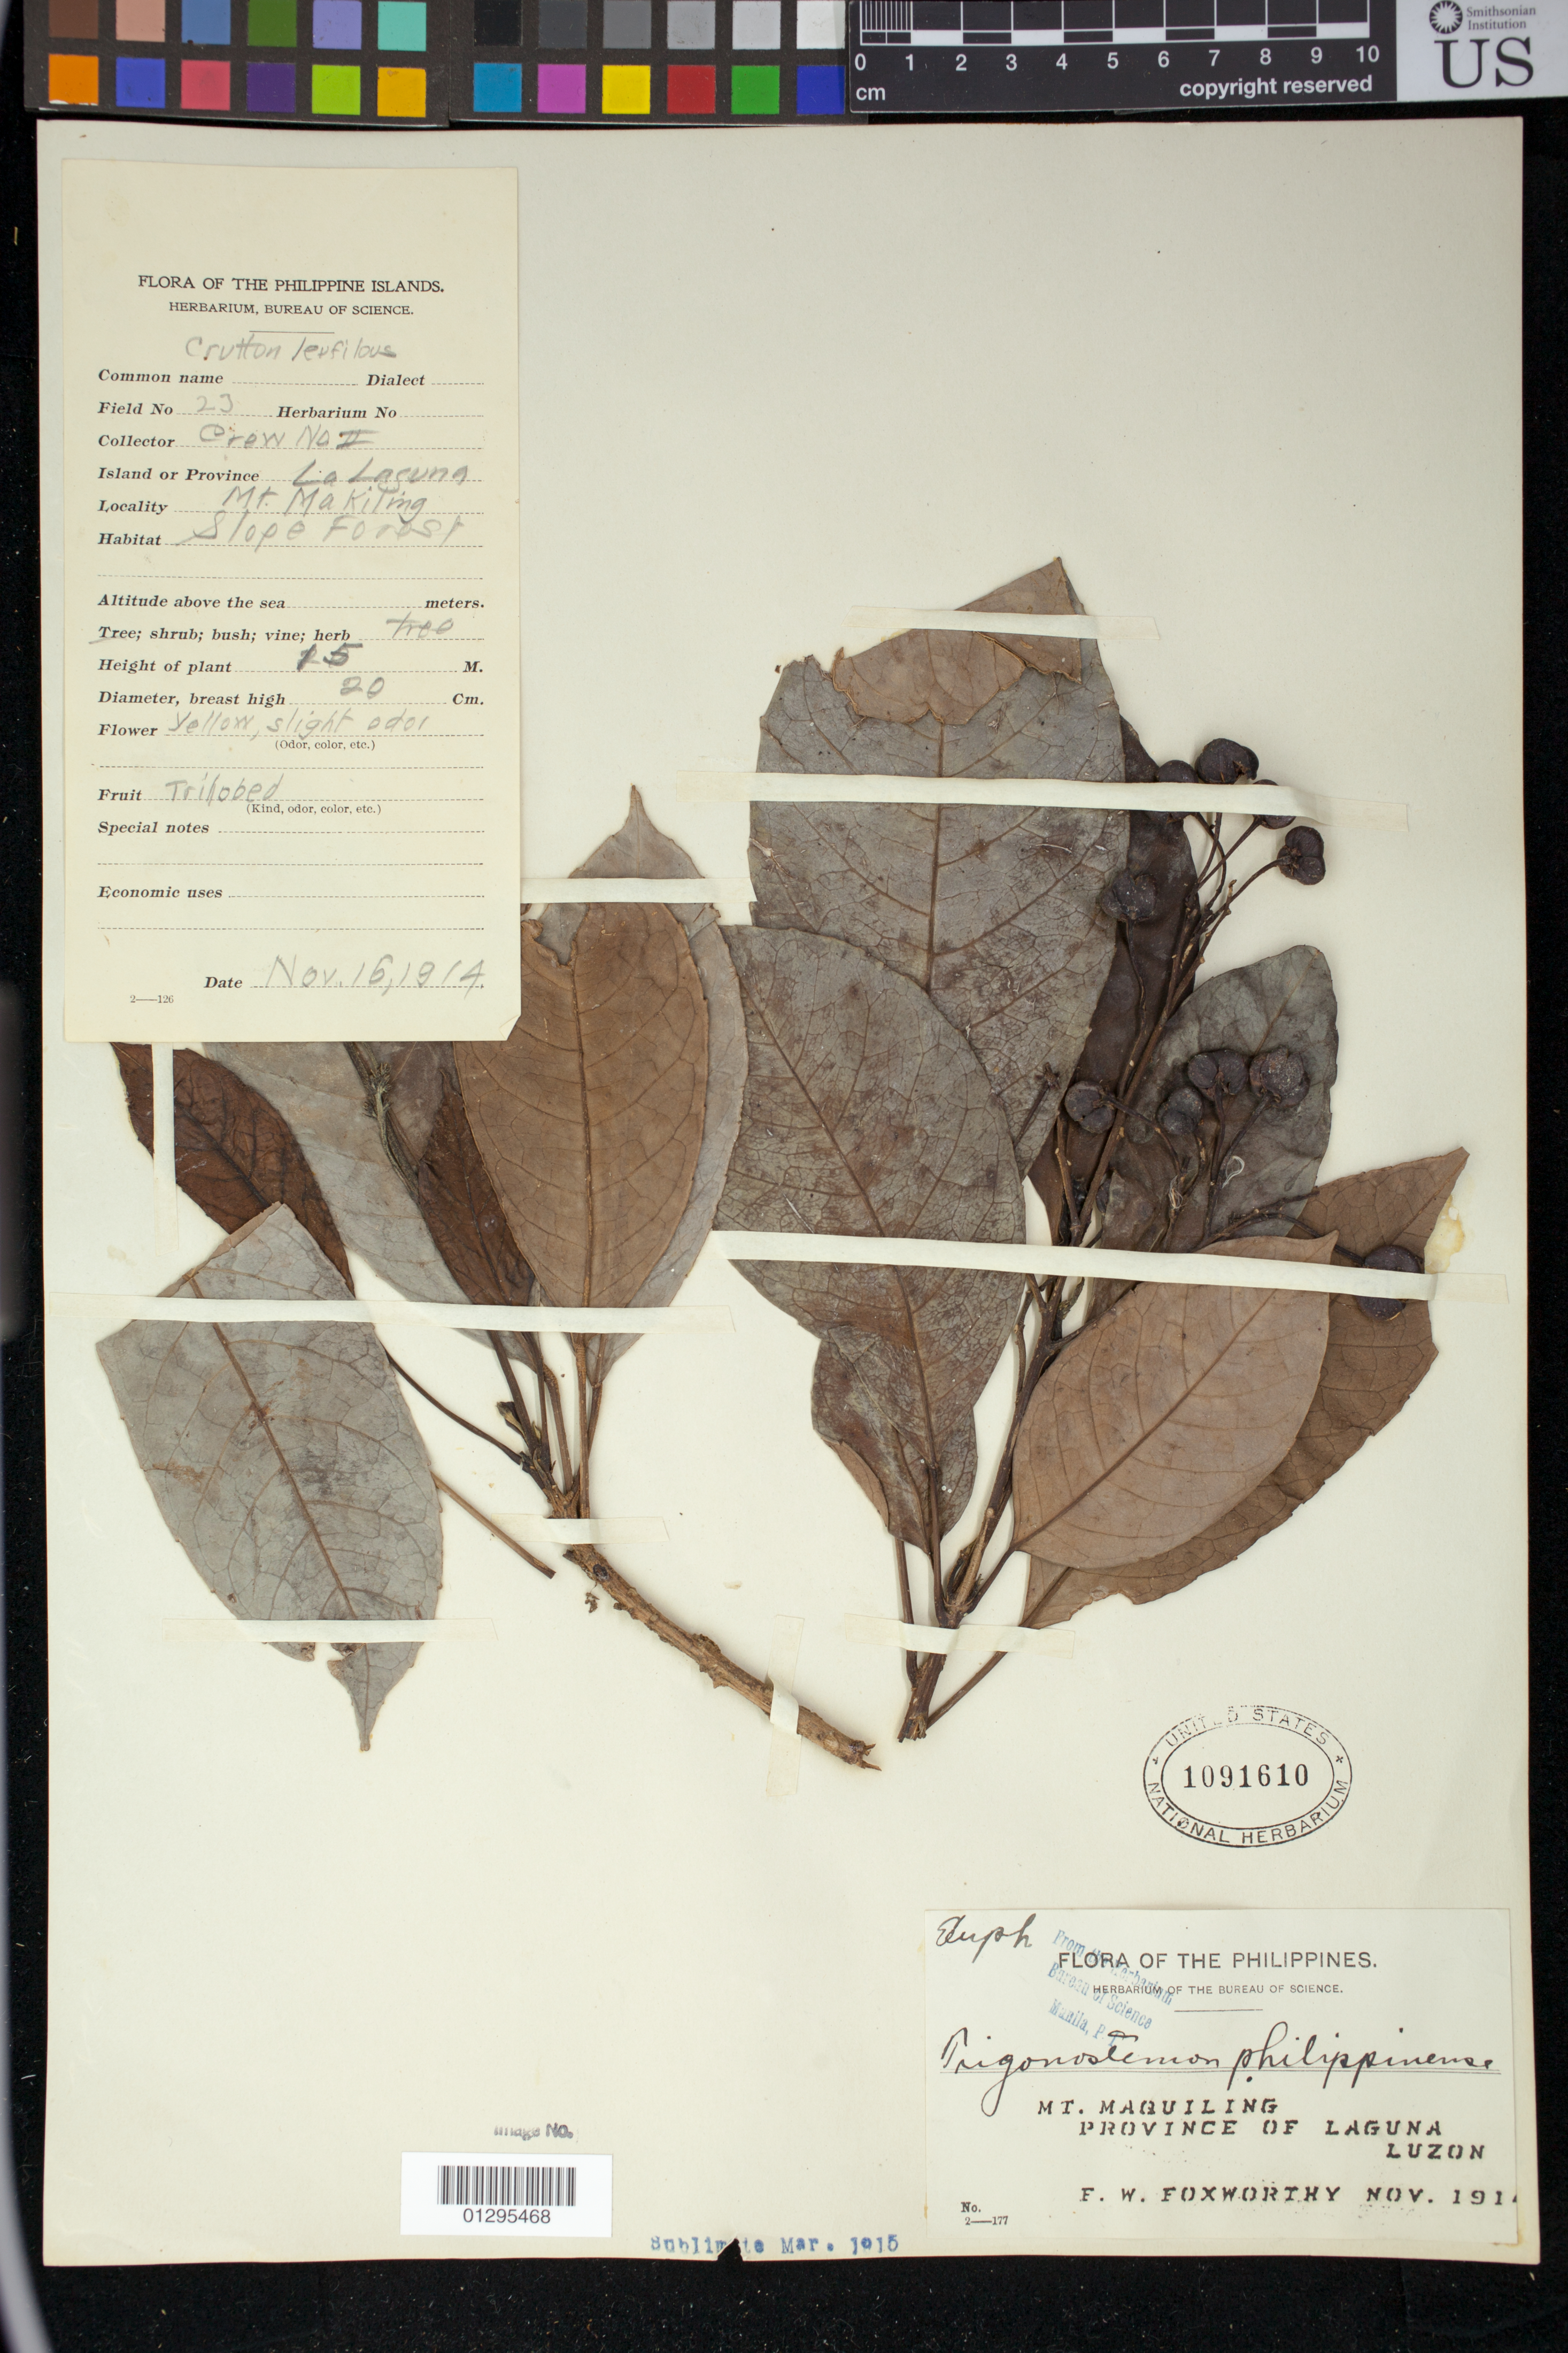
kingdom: Plantae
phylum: Tracheophyta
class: Magnoliopsida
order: Malpighiales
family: Euphorbiaceae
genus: Trigonostemon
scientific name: Trigonostemon philippinensis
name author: Stapf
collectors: F. W. Foxworthy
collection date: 1914-11-16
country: Philippines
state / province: Calabarzon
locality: Mt. Maquiling [Mt. Makiling]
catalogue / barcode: US 1091610